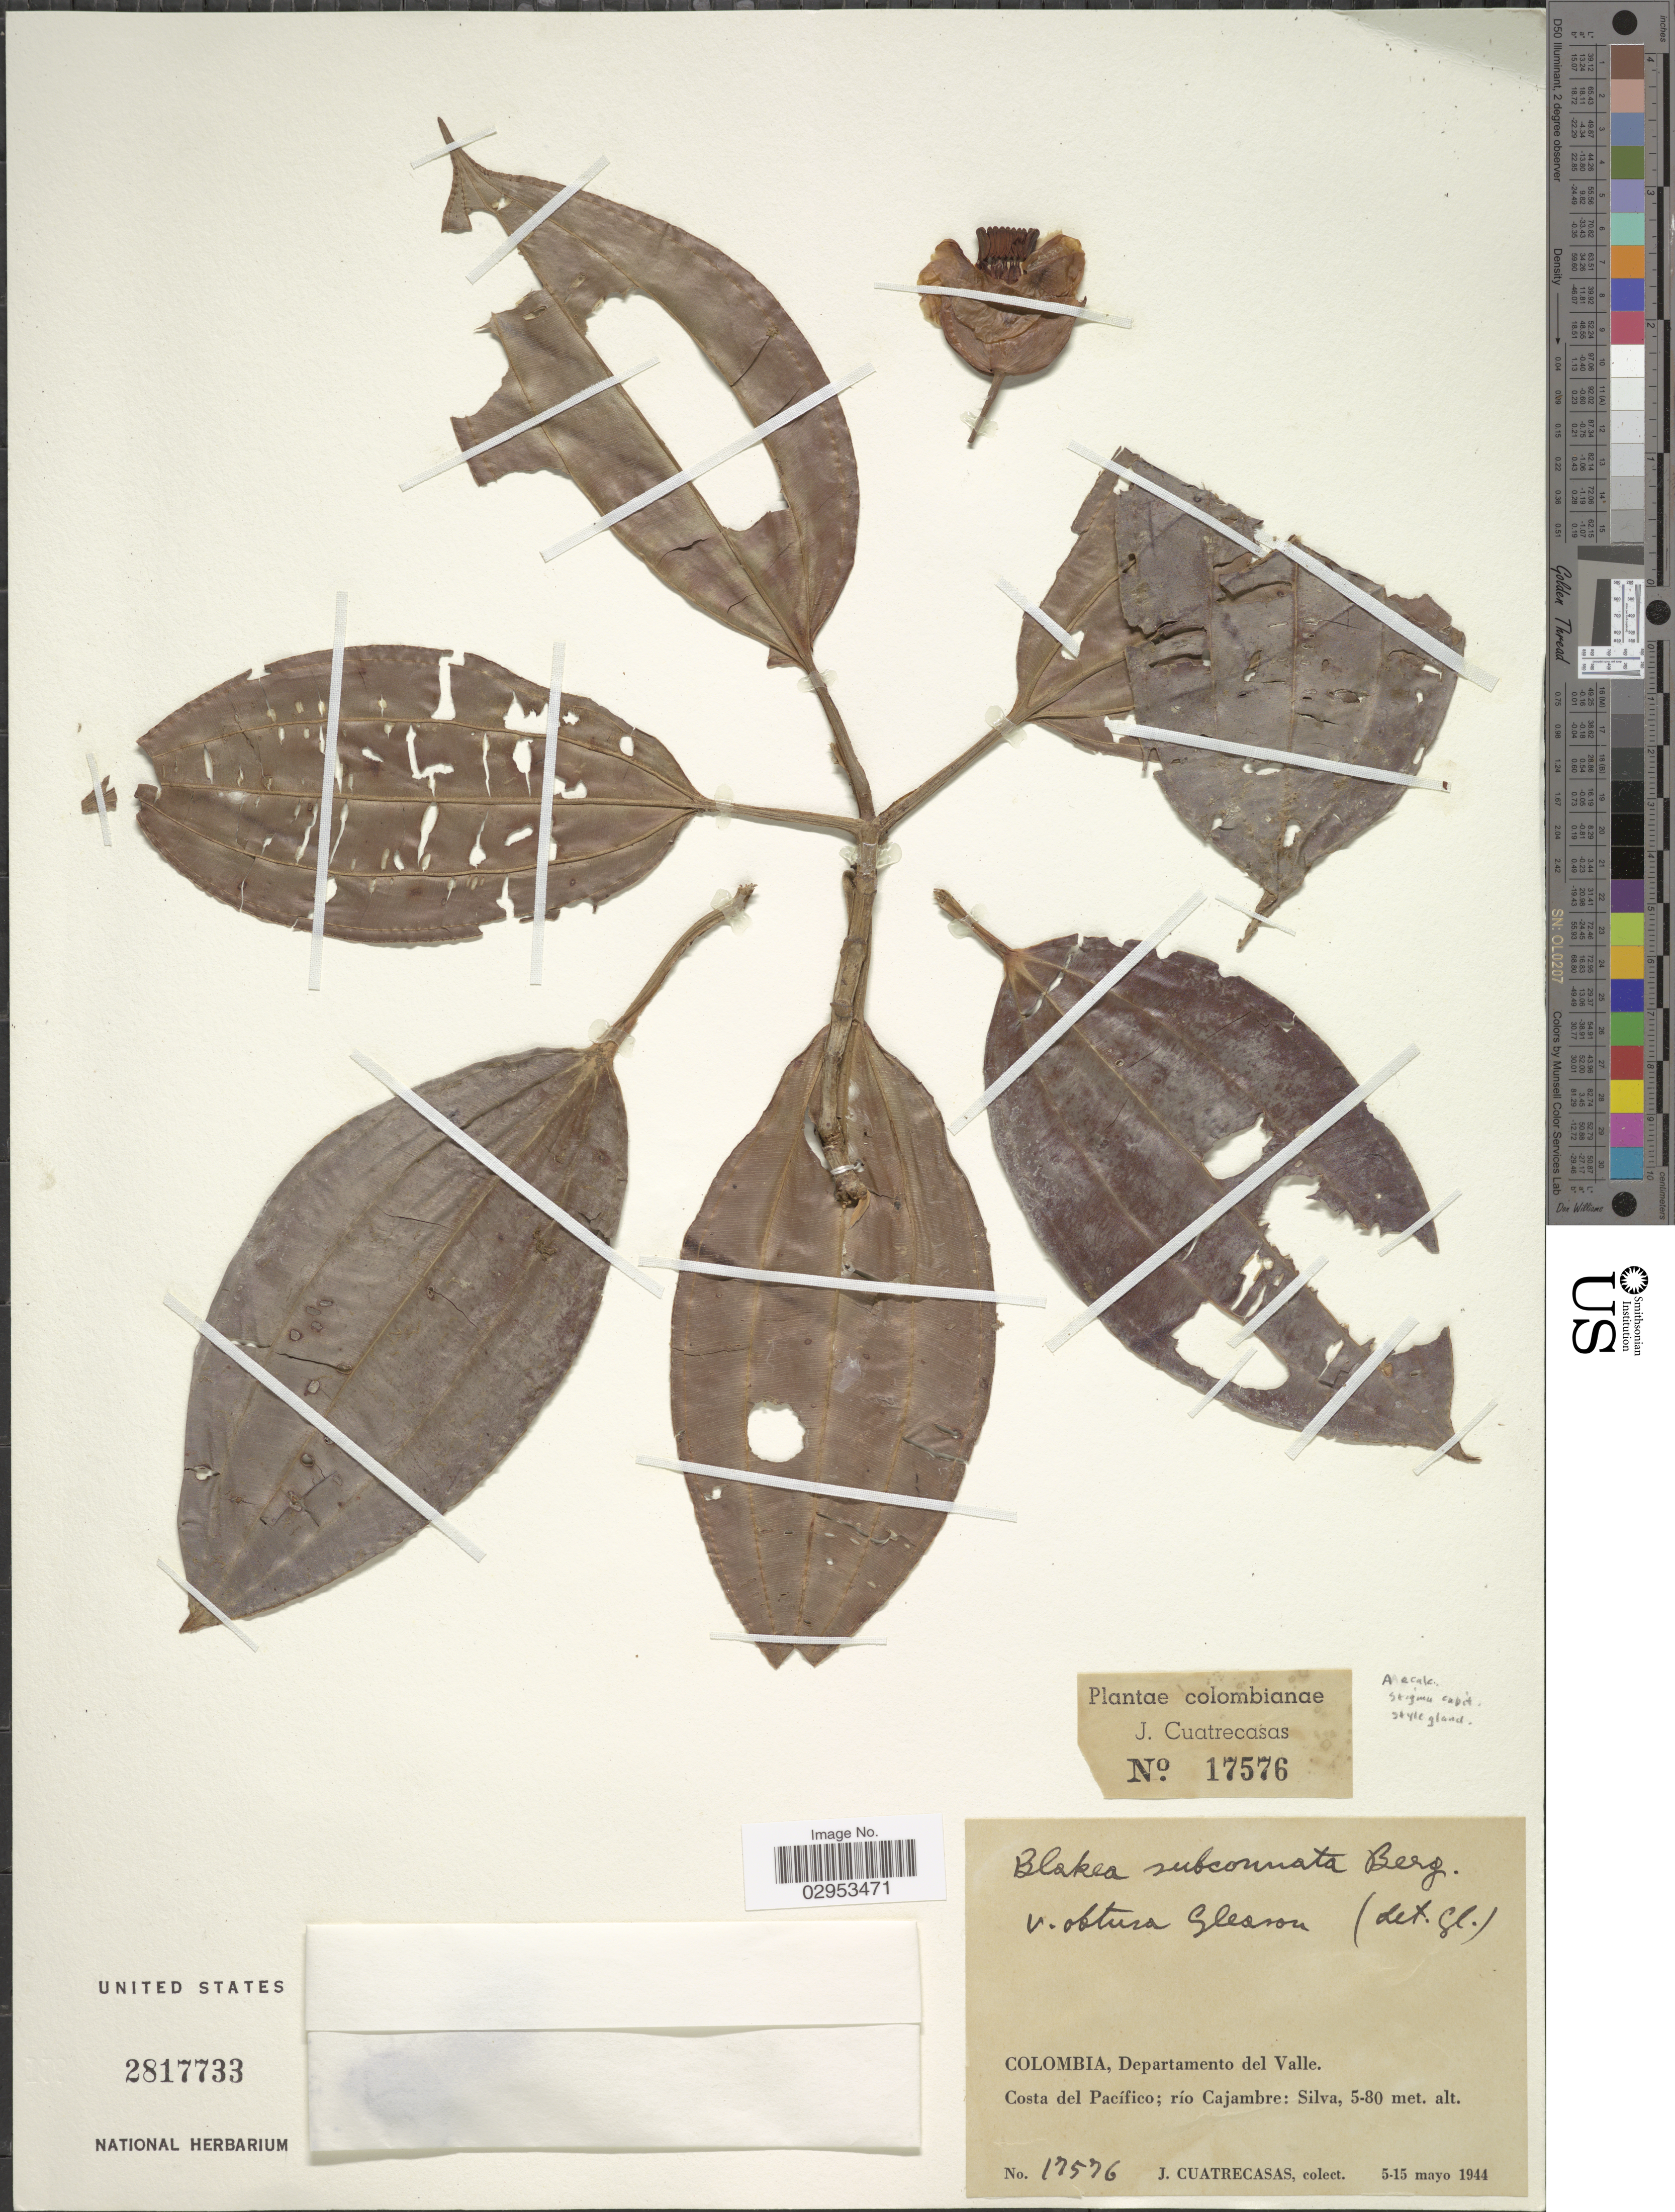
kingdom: Plantae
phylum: Tracheophyta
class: Magnoliopsida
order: Myrtales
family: Melastomataceae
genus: Blakea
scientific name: Blakea subconnata var. obtusa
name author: Gleason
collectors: J. Cuatrecasas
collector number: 17576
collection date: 1944-05-05/1944-05-15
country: Colombia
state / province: Valle del Cauca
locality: Departamento del Valle. Costa del Pacífico; río Cajambre: Silva.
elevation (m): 5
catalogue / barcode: US 2817733